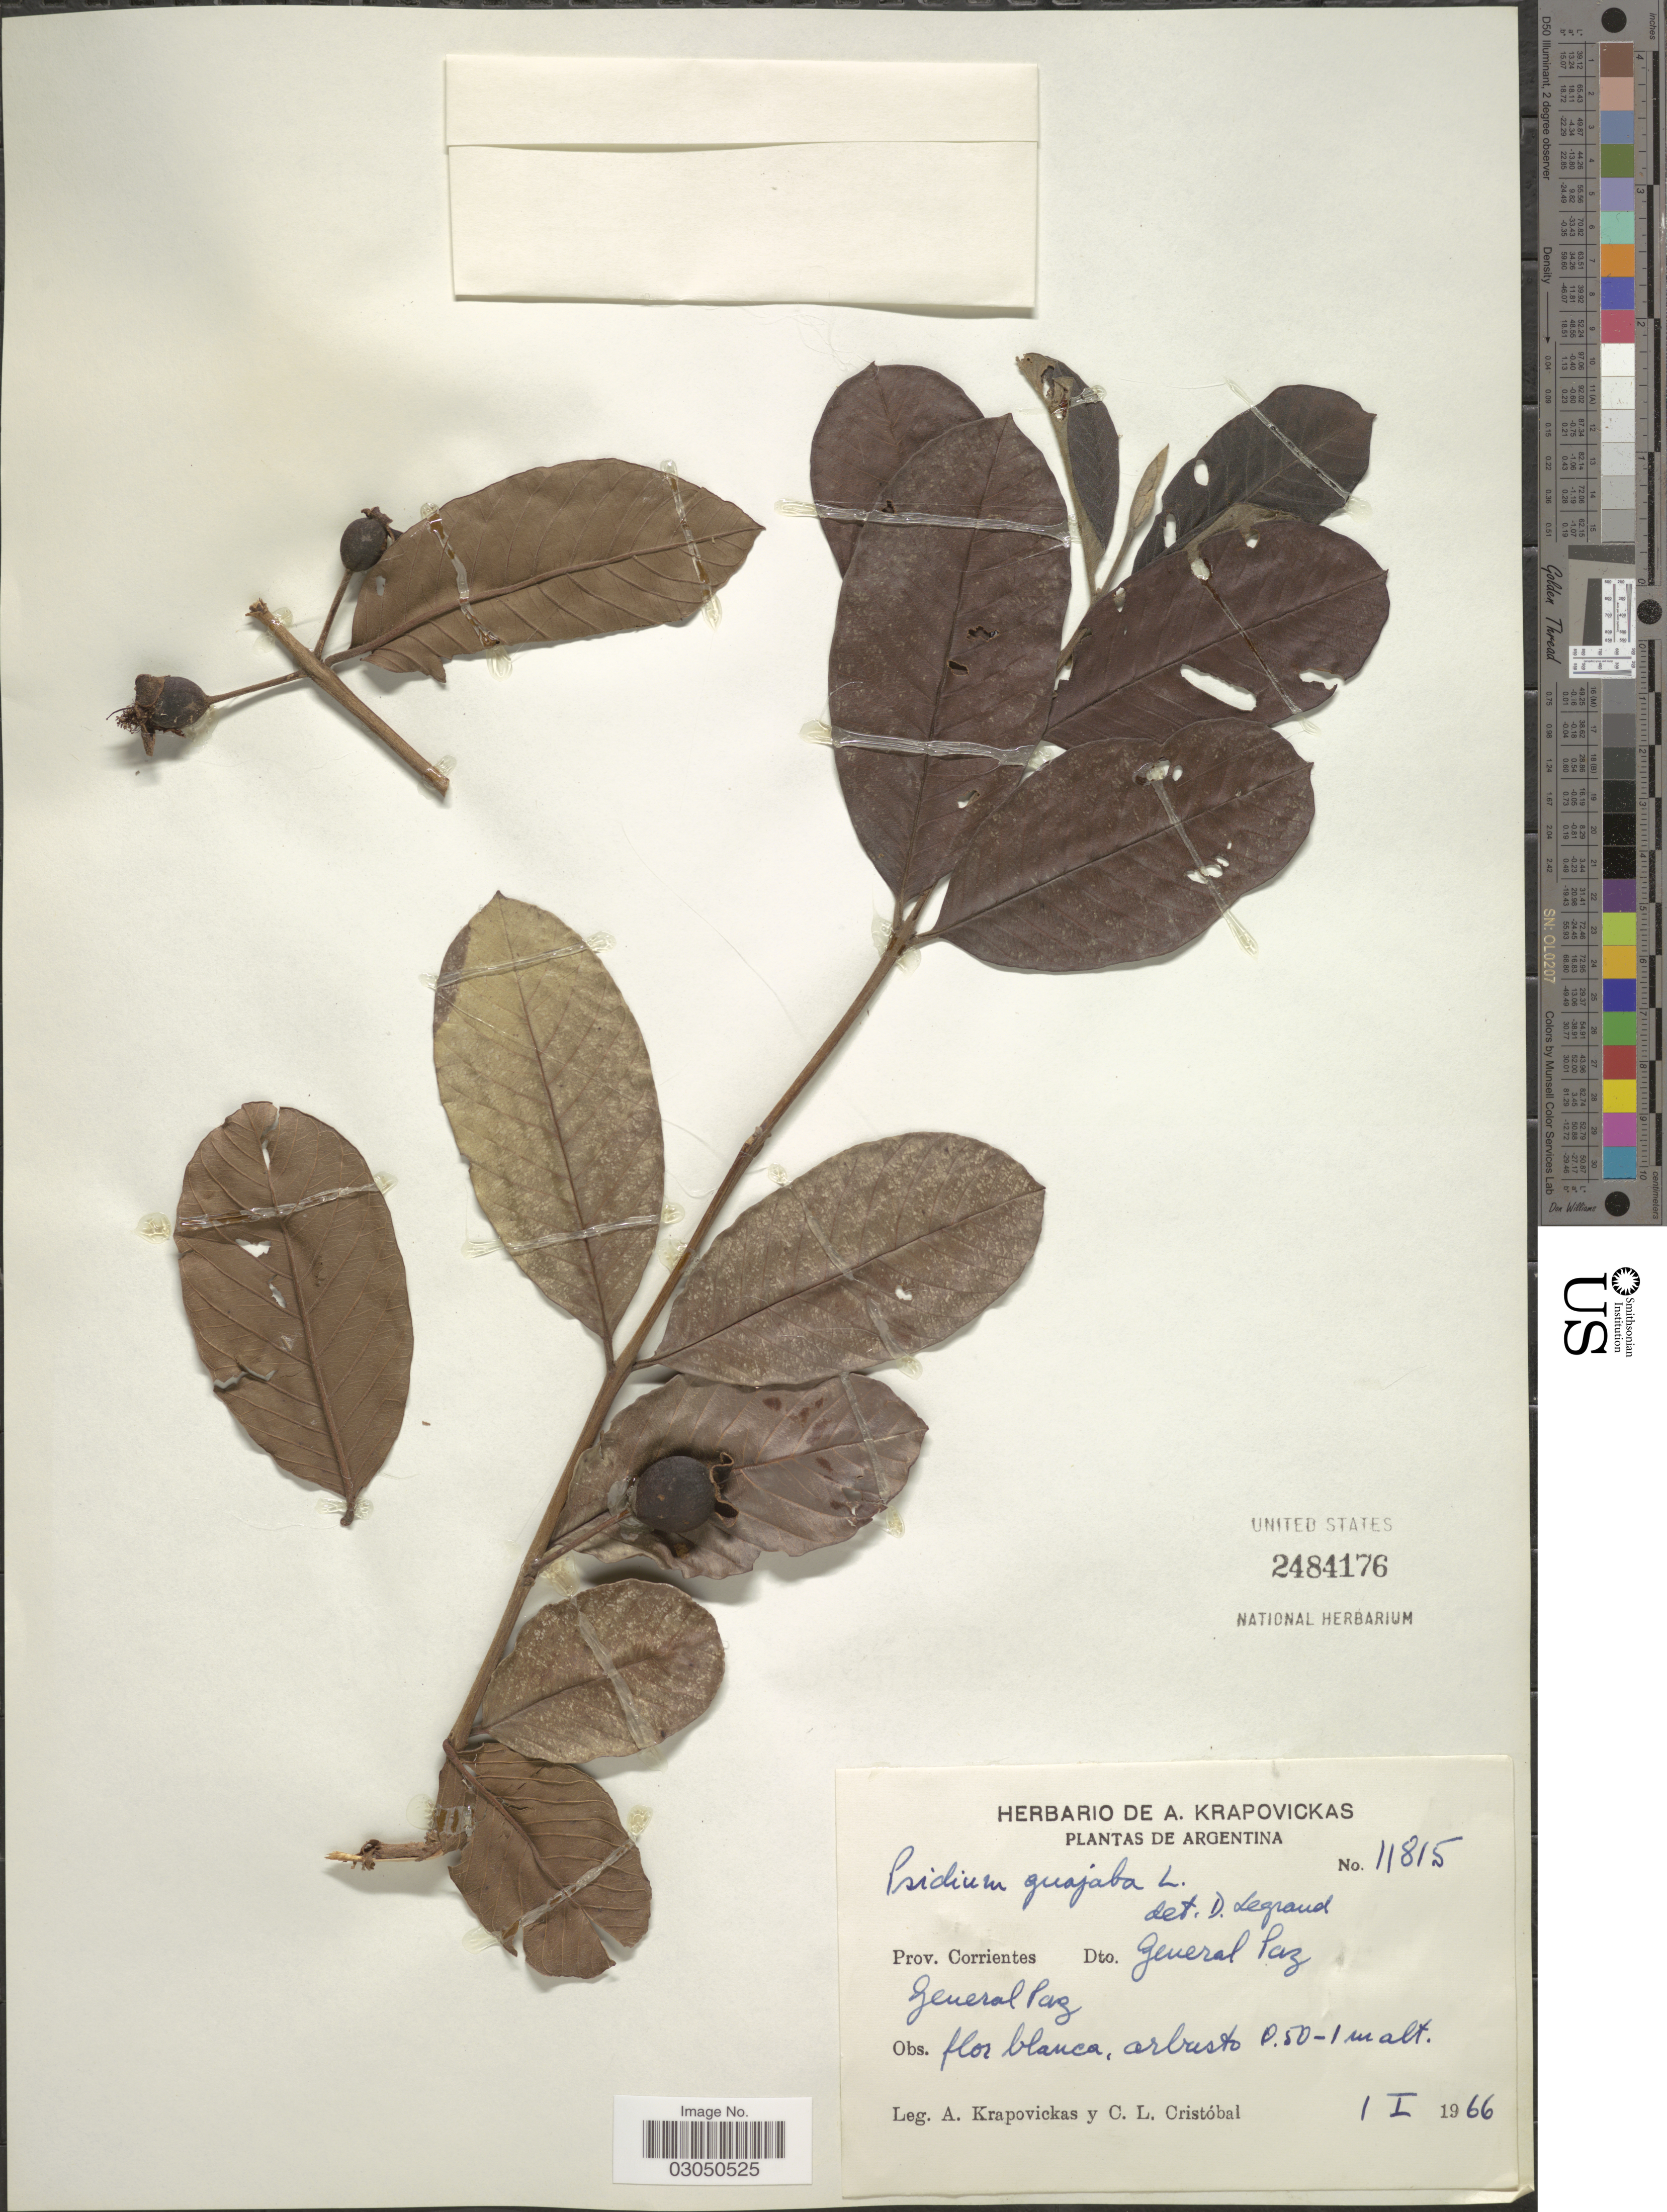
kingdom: Plantae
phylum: Tracheophyta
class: Magnoliopsida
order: Myrtales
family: Myrtaceae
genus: Psidium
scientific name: Psidium guajava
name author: L.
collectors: A. Krapovickas & C. L. Cristóbal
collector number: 11815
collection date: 1966-01-01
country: Argentina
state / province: Corrientes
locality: Prov. Corrientes. Dto. General Paz. General Paz.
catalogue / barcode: US 2484176